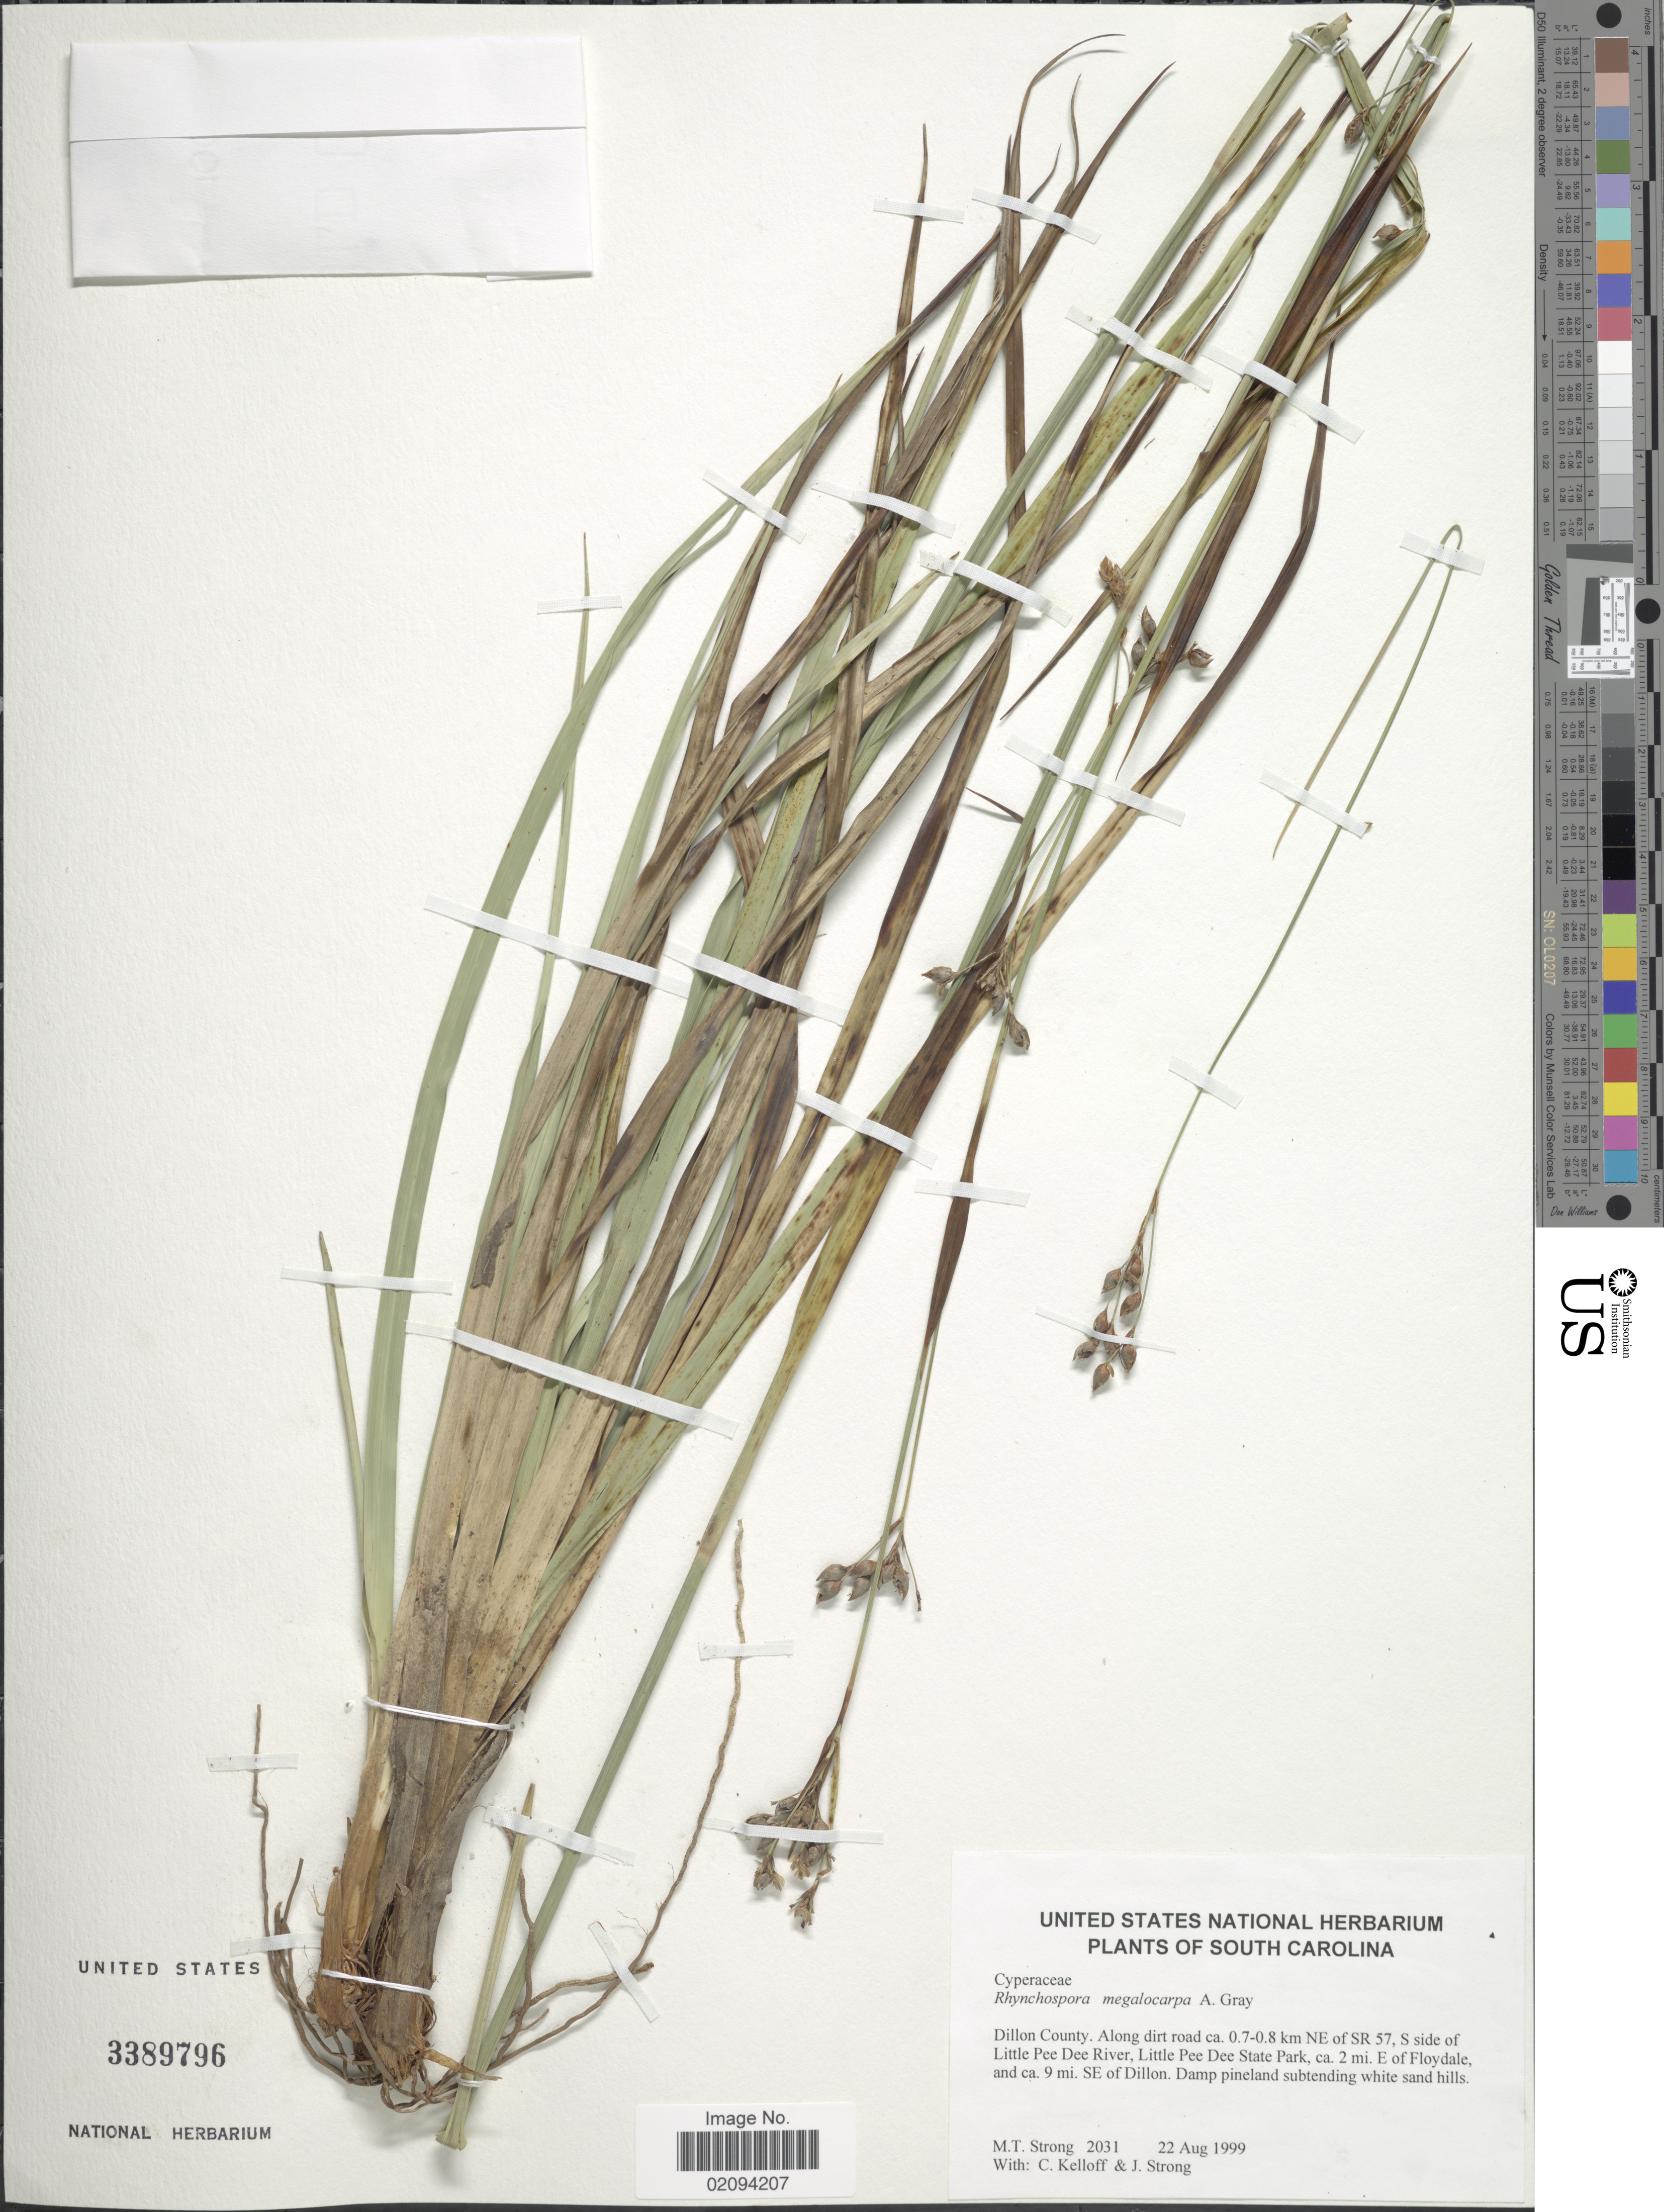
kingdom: Plantae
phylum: Tracheophyta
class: Liliopsida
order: Poales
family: Cyperaceae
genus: Rhynchospora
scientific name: Rhynchospora megalocarpa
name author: A. Gray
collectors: M. T. Strong, C. L. Kelloff & J. Strong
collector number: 2031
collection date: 1999-08-22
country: United States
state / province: South Carolina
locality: Dillon County. Along dirt road ca. 0.7-0.8 km NE of SR 57, S side of Little Pee Dee River, Little Pee Dee State Park, ca. 2 mi. E of Floydale, and ca. 9 mi. SE of Dillon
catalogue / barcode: US 3389796